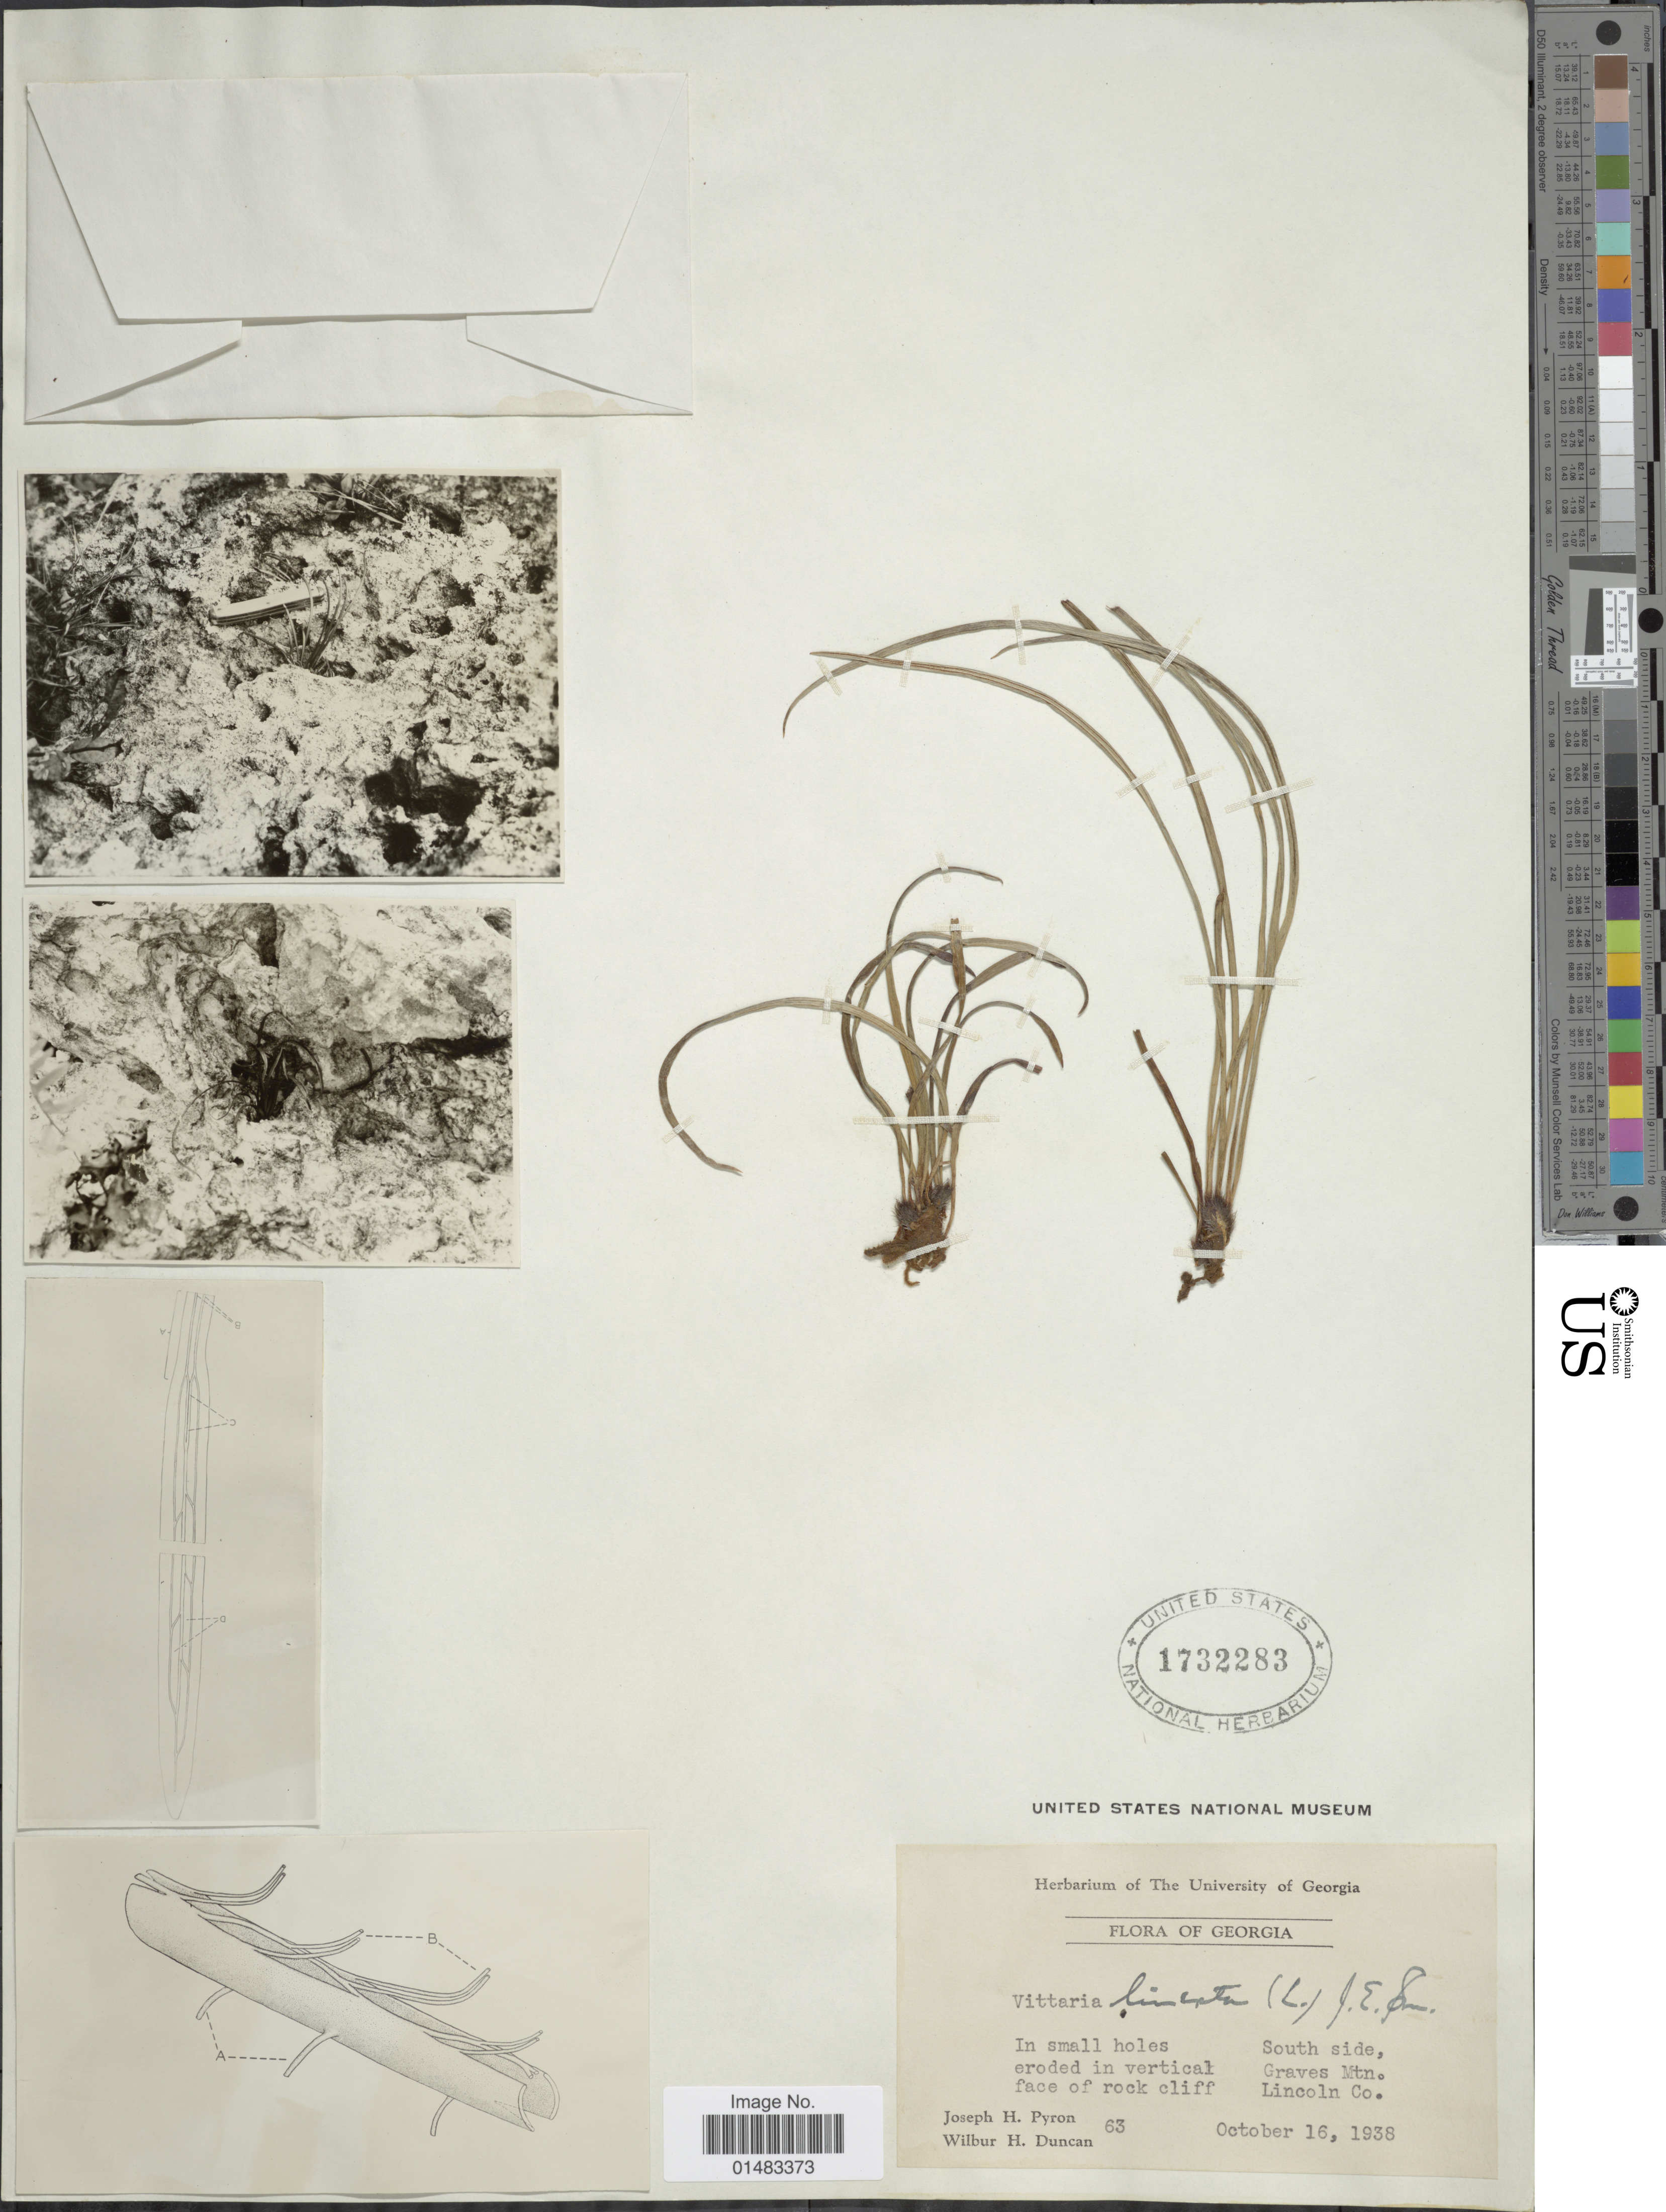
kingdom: Plantae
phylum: Tracheophyta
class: Polypodiopsida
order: Polypodiales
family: Pteridaceae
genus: Vittaria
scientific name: Vittaria lineata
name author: (L.) Sm.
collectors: J. H. Pyron & W. H. Duncan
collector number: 63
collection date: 1938-10-16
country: United States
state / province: Georgia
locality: Flora of Georgia, In small holes eroded in vertical face of rock cloff, southside Graves Mtn. Lincoln Co.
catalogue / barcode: US 1732283